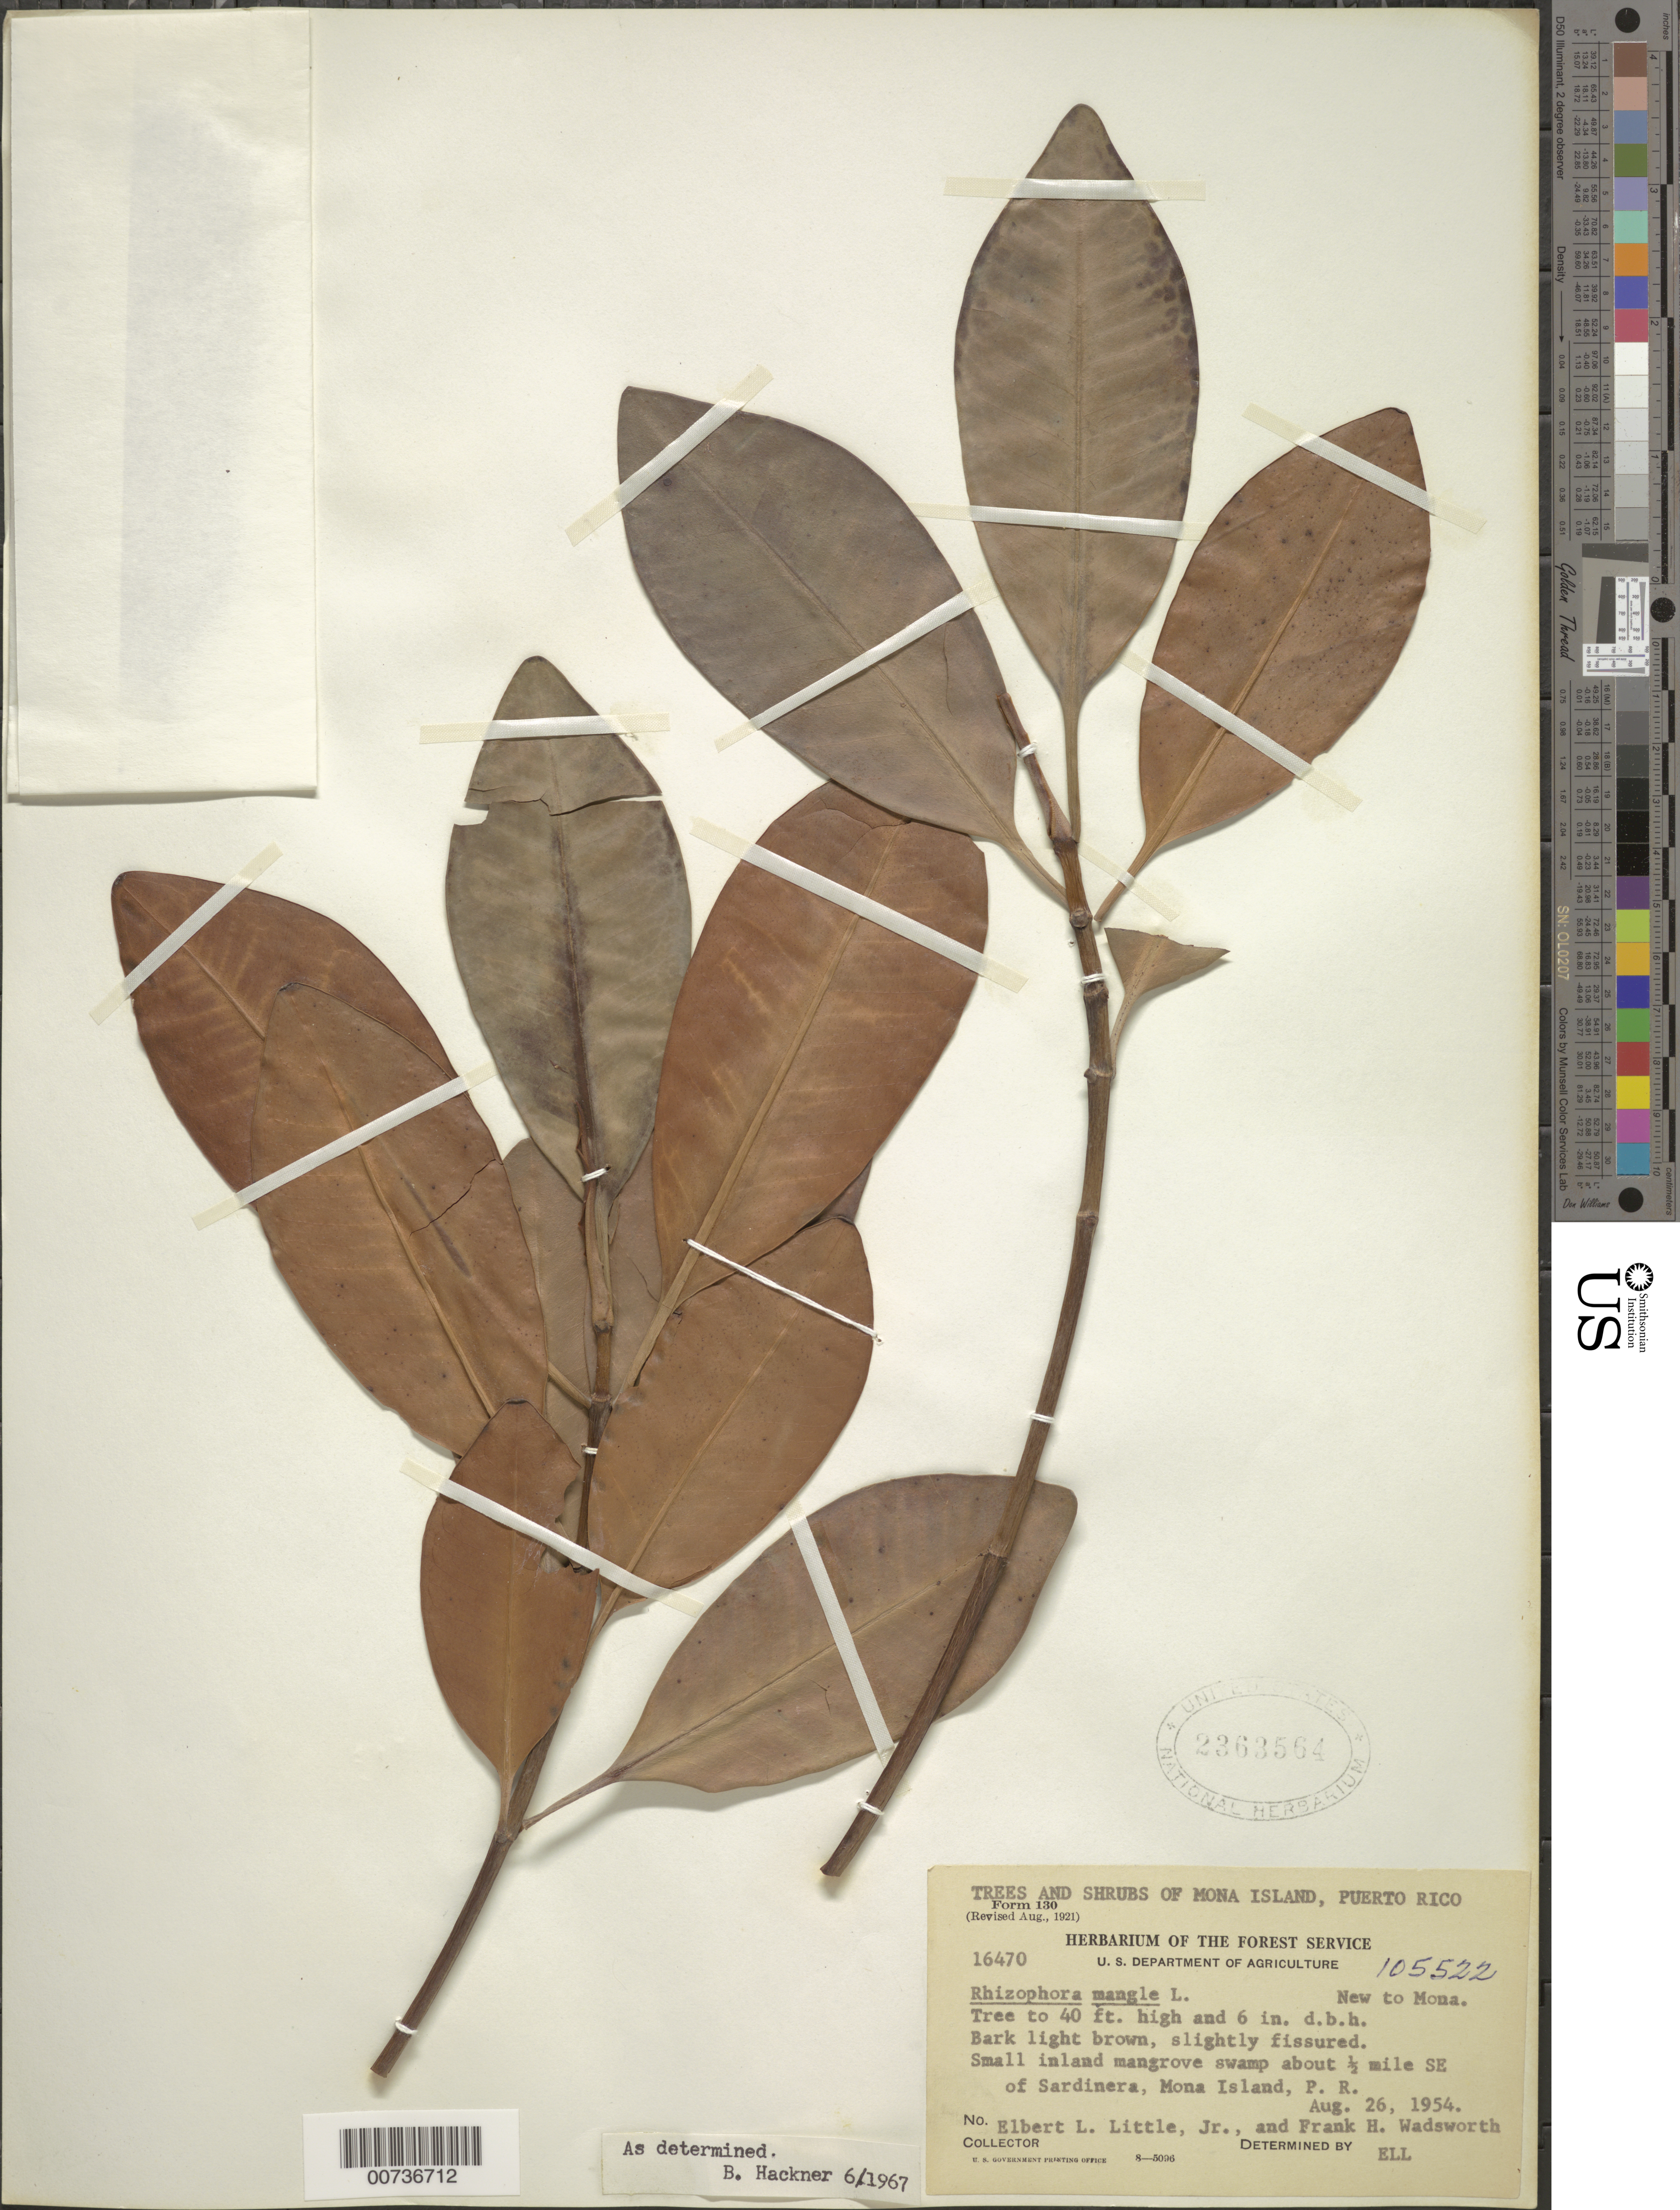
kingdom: Plantae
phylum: Tracheophyta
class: Magnoliopsida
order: Malpighiales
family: Rhizophoraceae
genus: Rhizophora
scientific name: Rhizophora mangle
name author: L.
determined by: Hackner, B.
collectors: E. L. Little & F. Wadsworth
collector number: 16470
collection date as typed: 26 Aug 1954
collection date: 1954-08-26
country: Puerto Rico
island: Mona I.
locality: About 1/2 mile SE of Sardinera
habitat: Small inland mangrove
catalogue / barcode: US 2363564